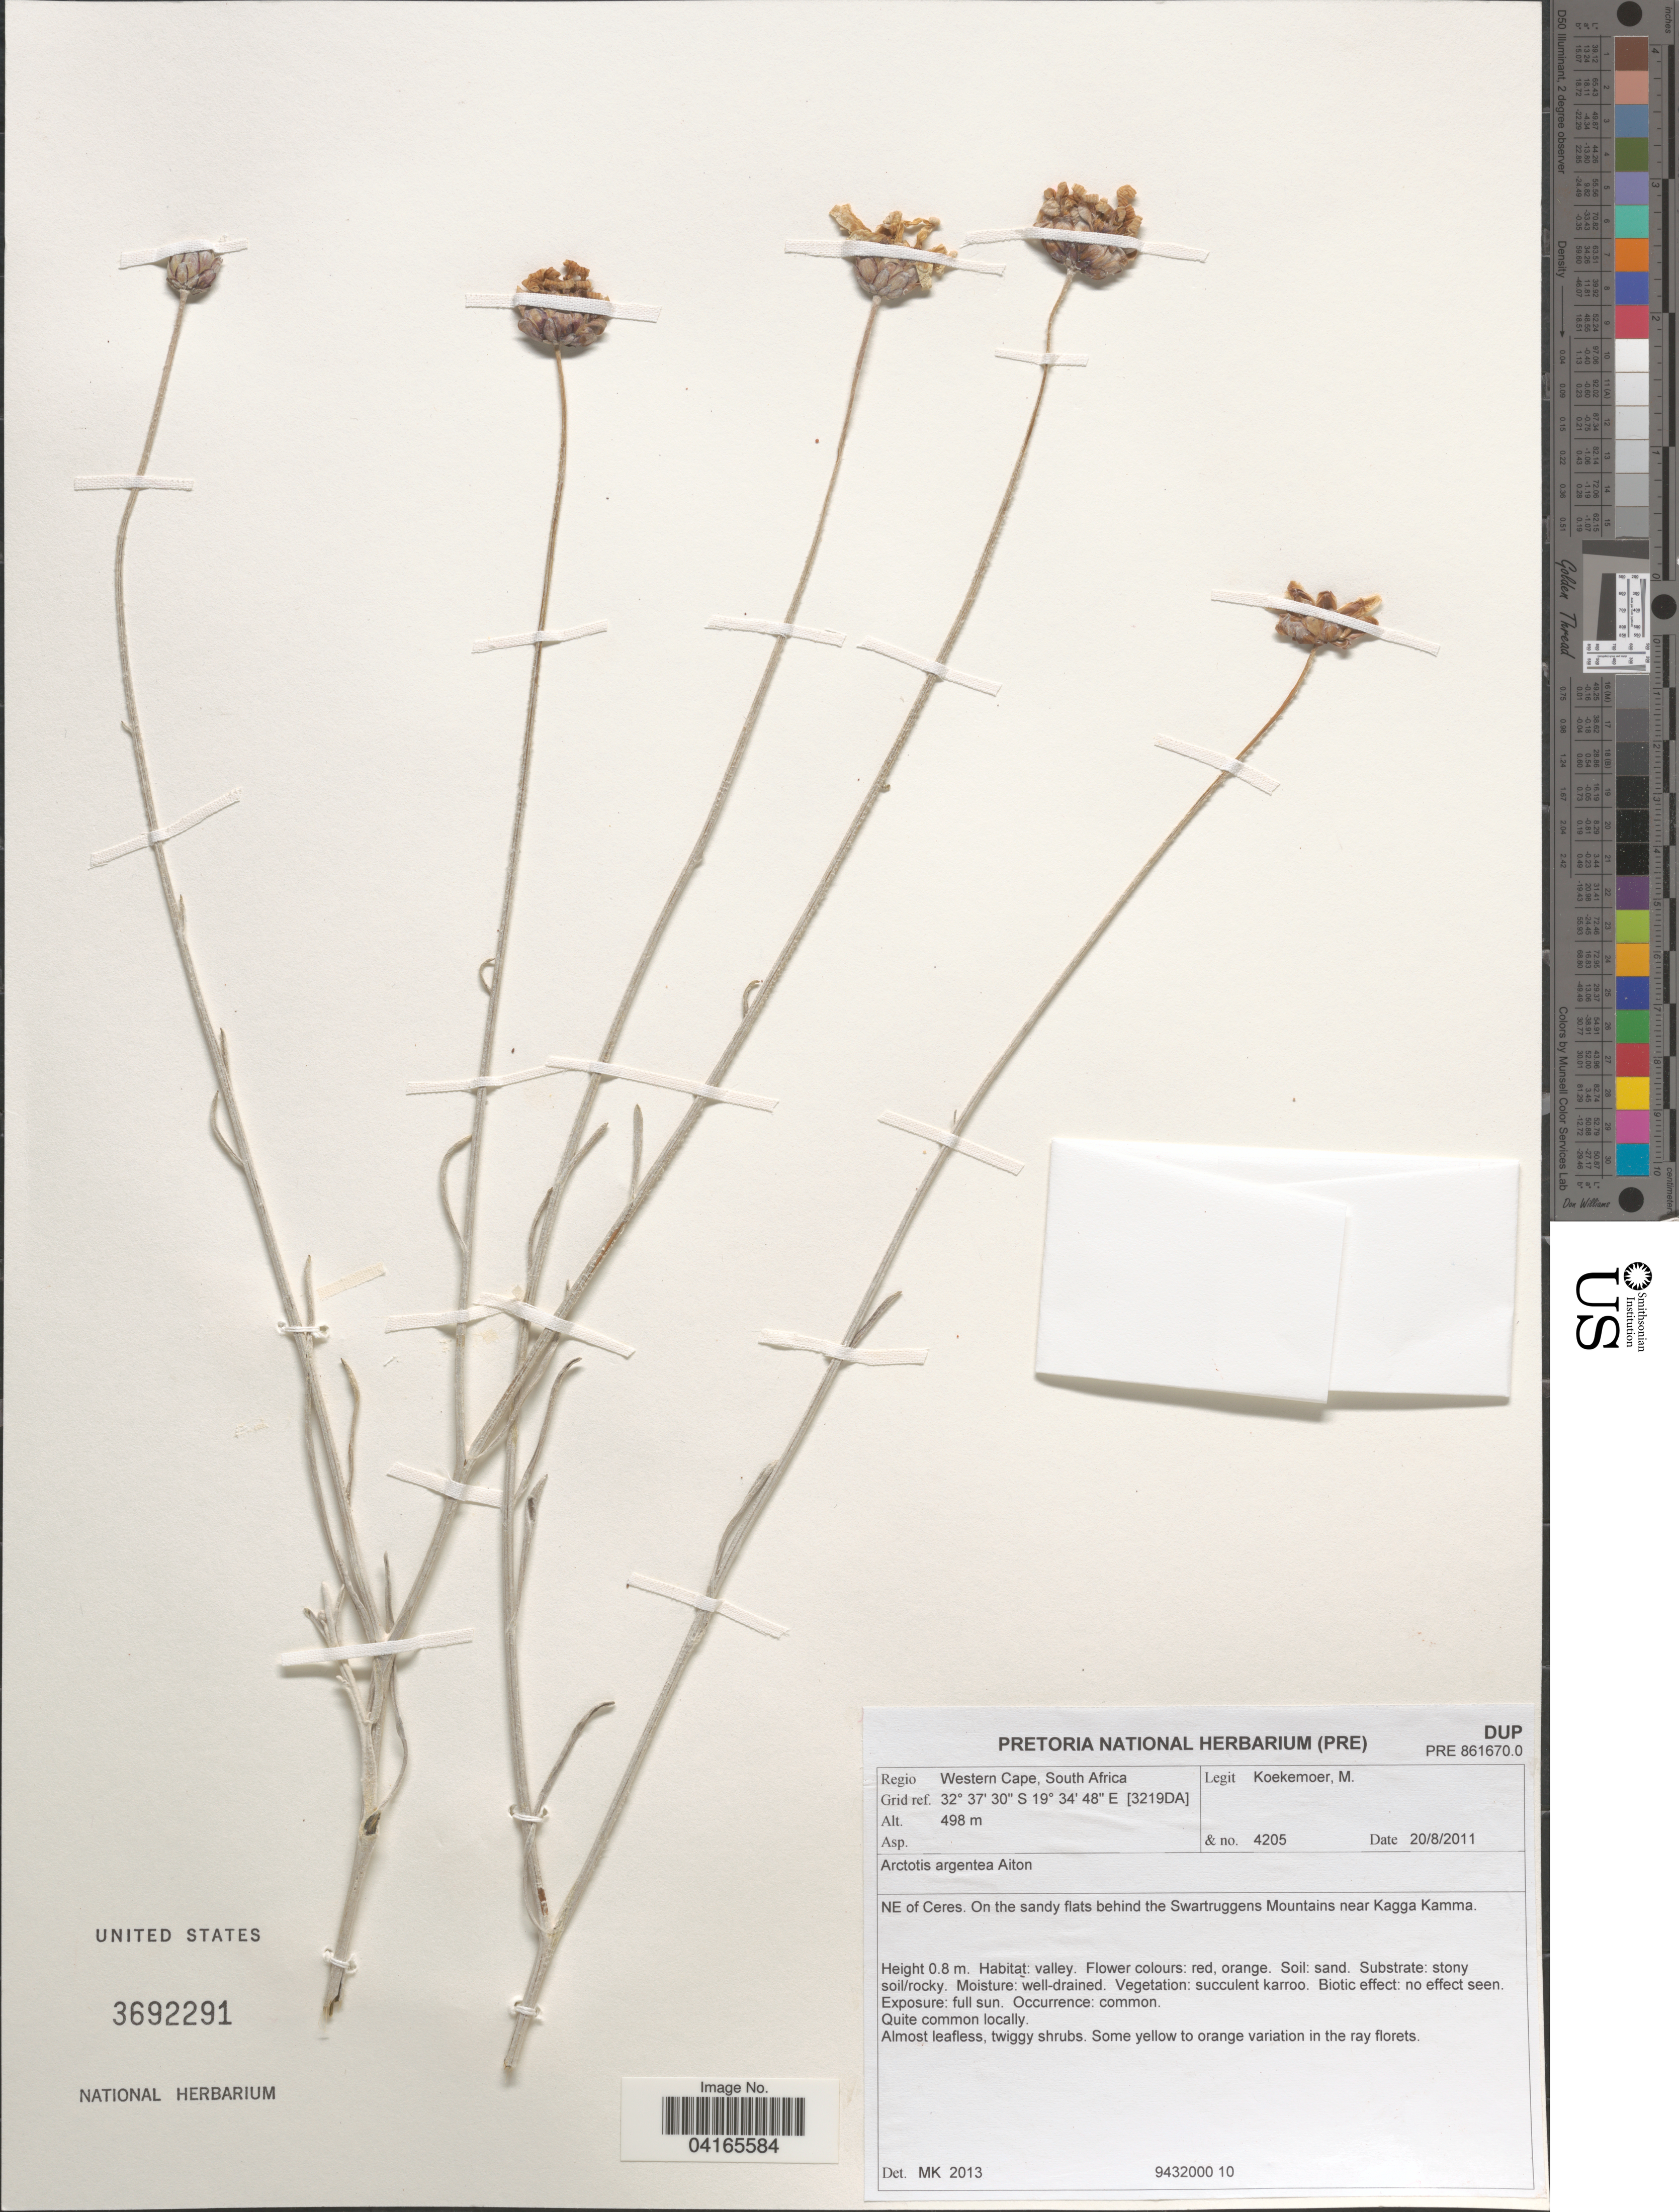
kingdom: Plantae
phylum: Tracheophyta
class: Magnoliopsida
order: Asterales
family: Asteraceae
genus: Arctotis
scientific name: Arctotis argentea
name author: Thunb.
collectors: M. Koekemoer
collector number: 4205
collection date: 2011-08-20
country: South Africa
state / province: Western Cape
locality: Regio Western Cape. NE of Ceres. On the sandy flats behind the Swartruggens Mountains near Kagga Kamma. [3219DA].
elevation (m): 498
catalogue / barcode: US 3692291